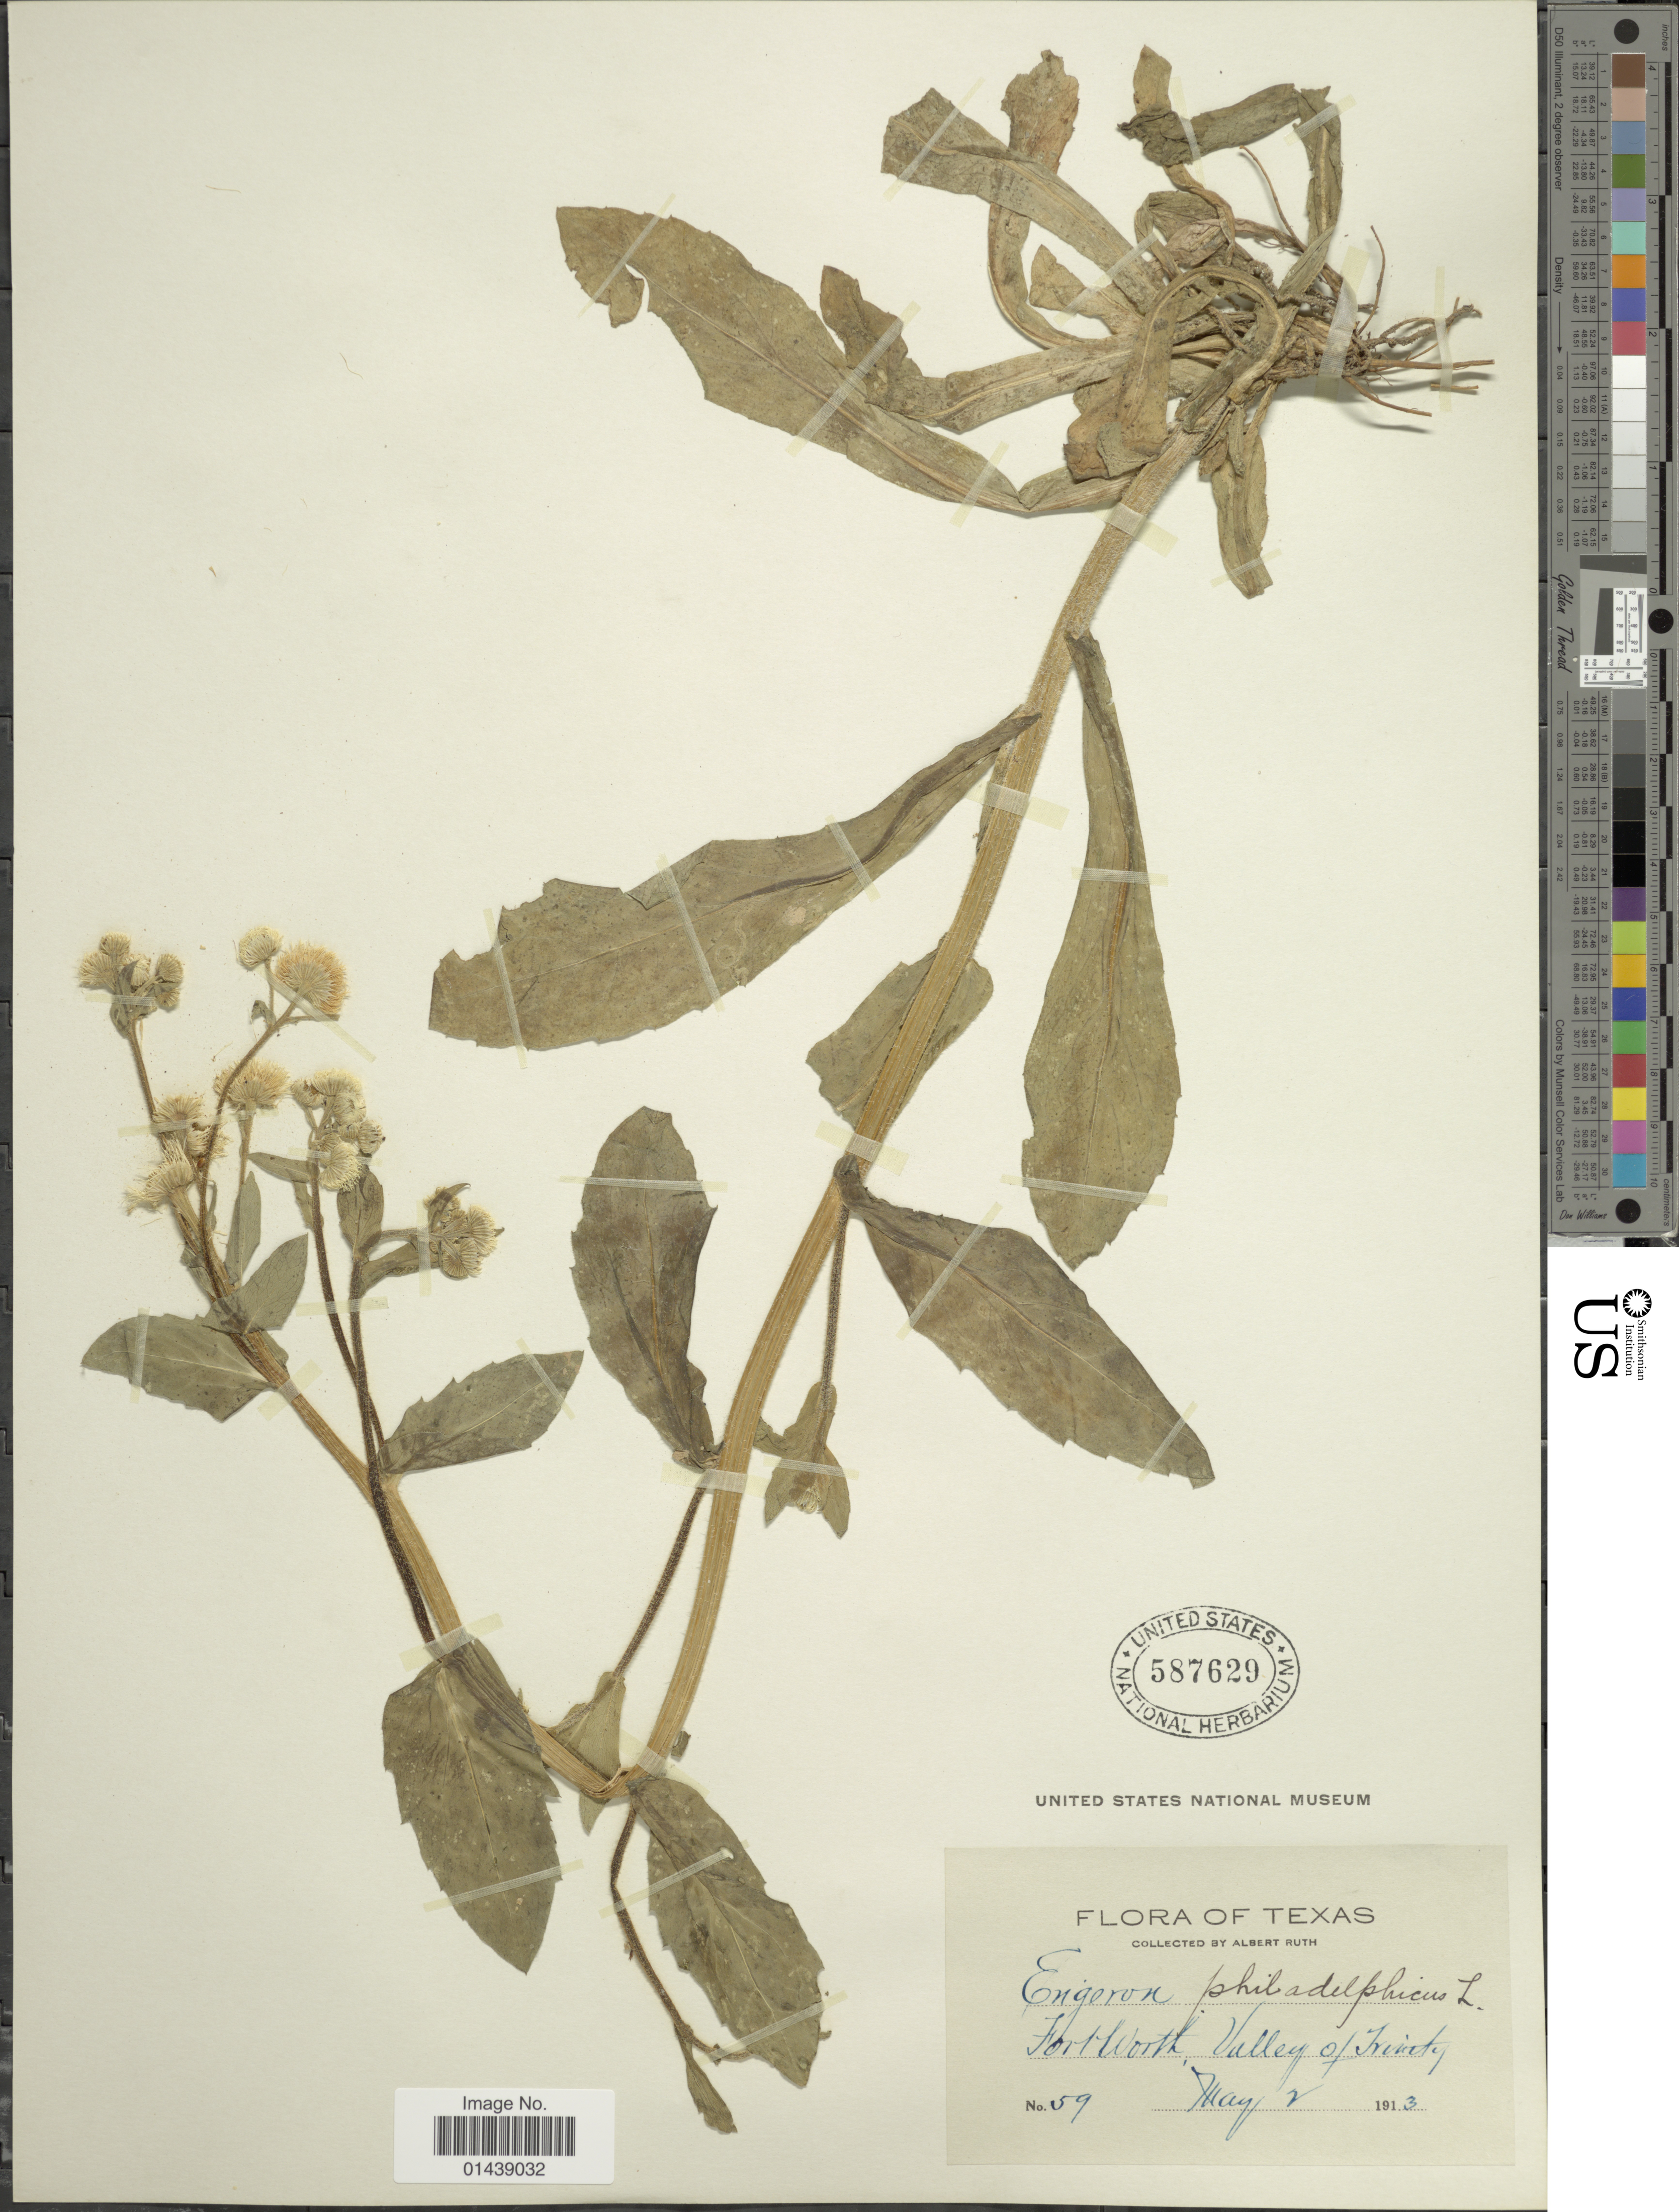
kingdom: Plantae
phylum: Tracheophyta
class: Magnoliopsida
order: Asterales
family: Asteraceae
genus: Erigeron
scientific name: Erigeron philadelphicus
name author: L.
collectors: A. Ruth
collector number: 59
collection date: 1913-05-02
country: United States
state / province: Texas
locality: Fort Worth, Valley of Trinity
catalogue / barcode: US 587629